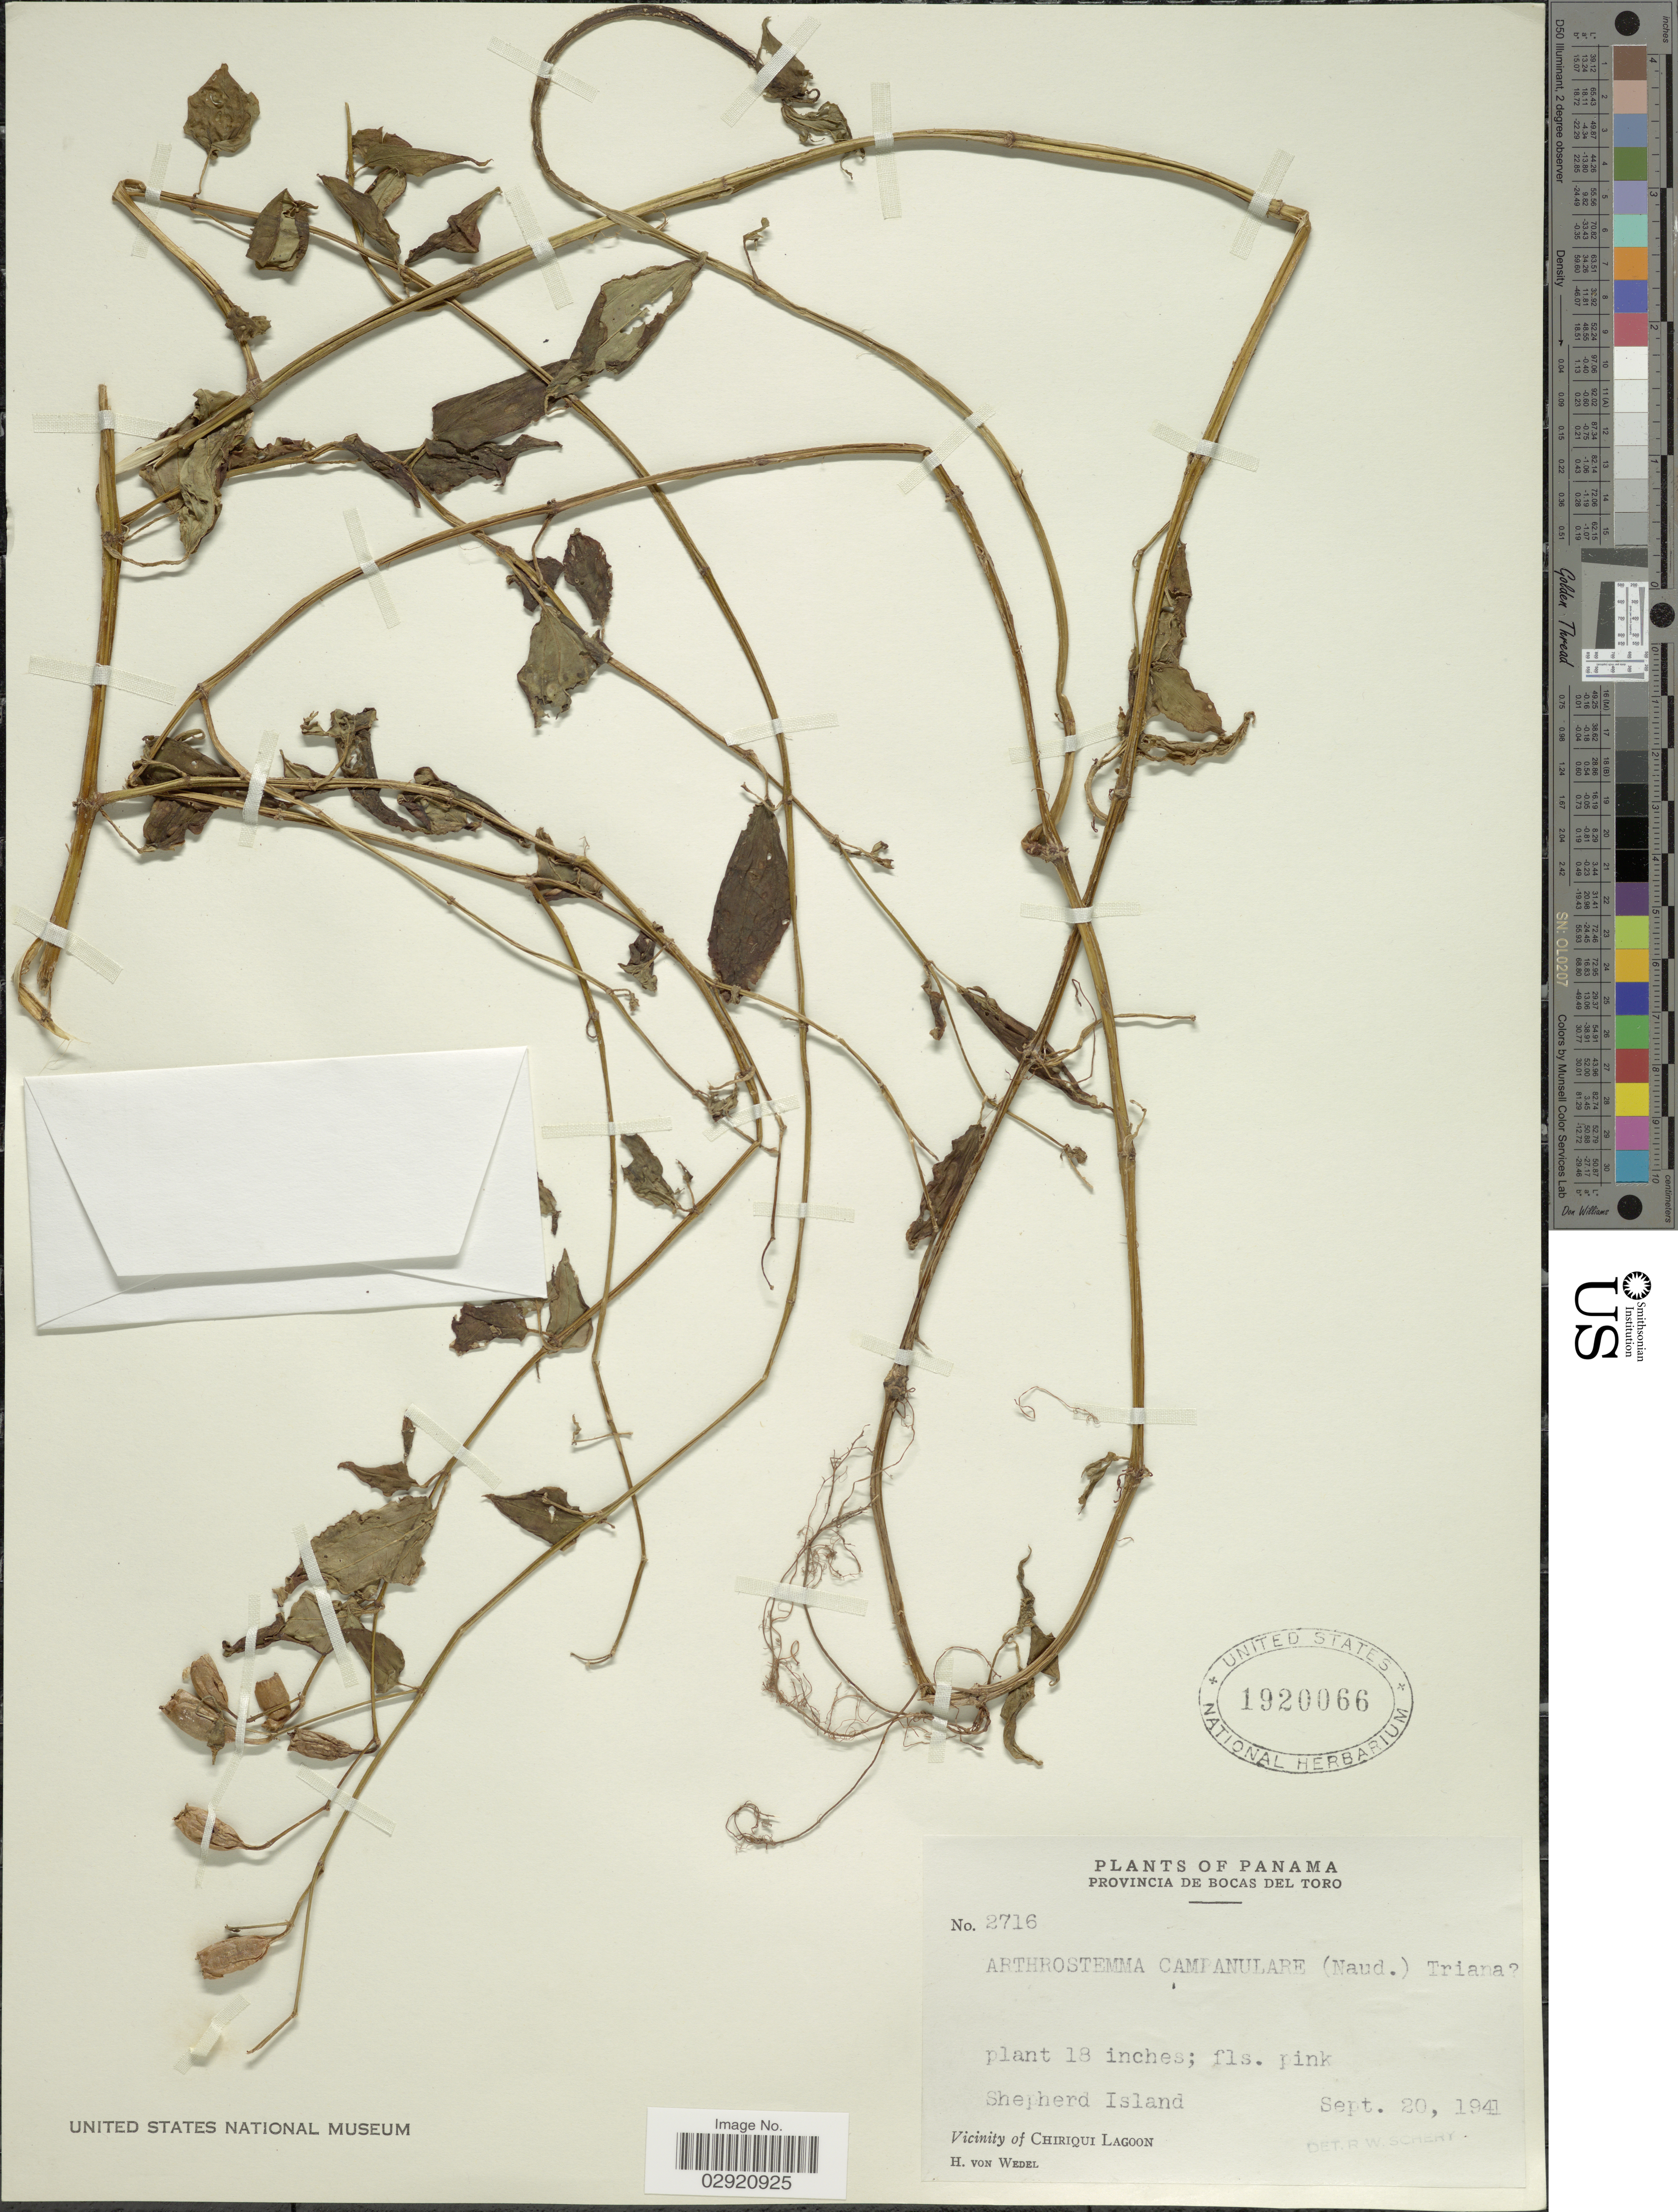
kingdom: Plantae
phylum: Tracheophyta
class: Magnoliopsida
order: Myrtales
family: Melastomataceae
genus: Arthrostemma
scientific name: Arthrostemma ciliatum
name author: Pav. ex D. Don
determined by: Strong, Mark T., (BOT), Smithsonian Institution - National Museum of Natural History (UNITED STATES)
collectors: H. von Wedel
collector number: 2716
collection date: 1941-09-20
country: Panama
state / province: Bocas del Toro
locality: Shepherd Island. Vicinity of Chiriqui Lagoon.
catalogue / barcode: US 1920066